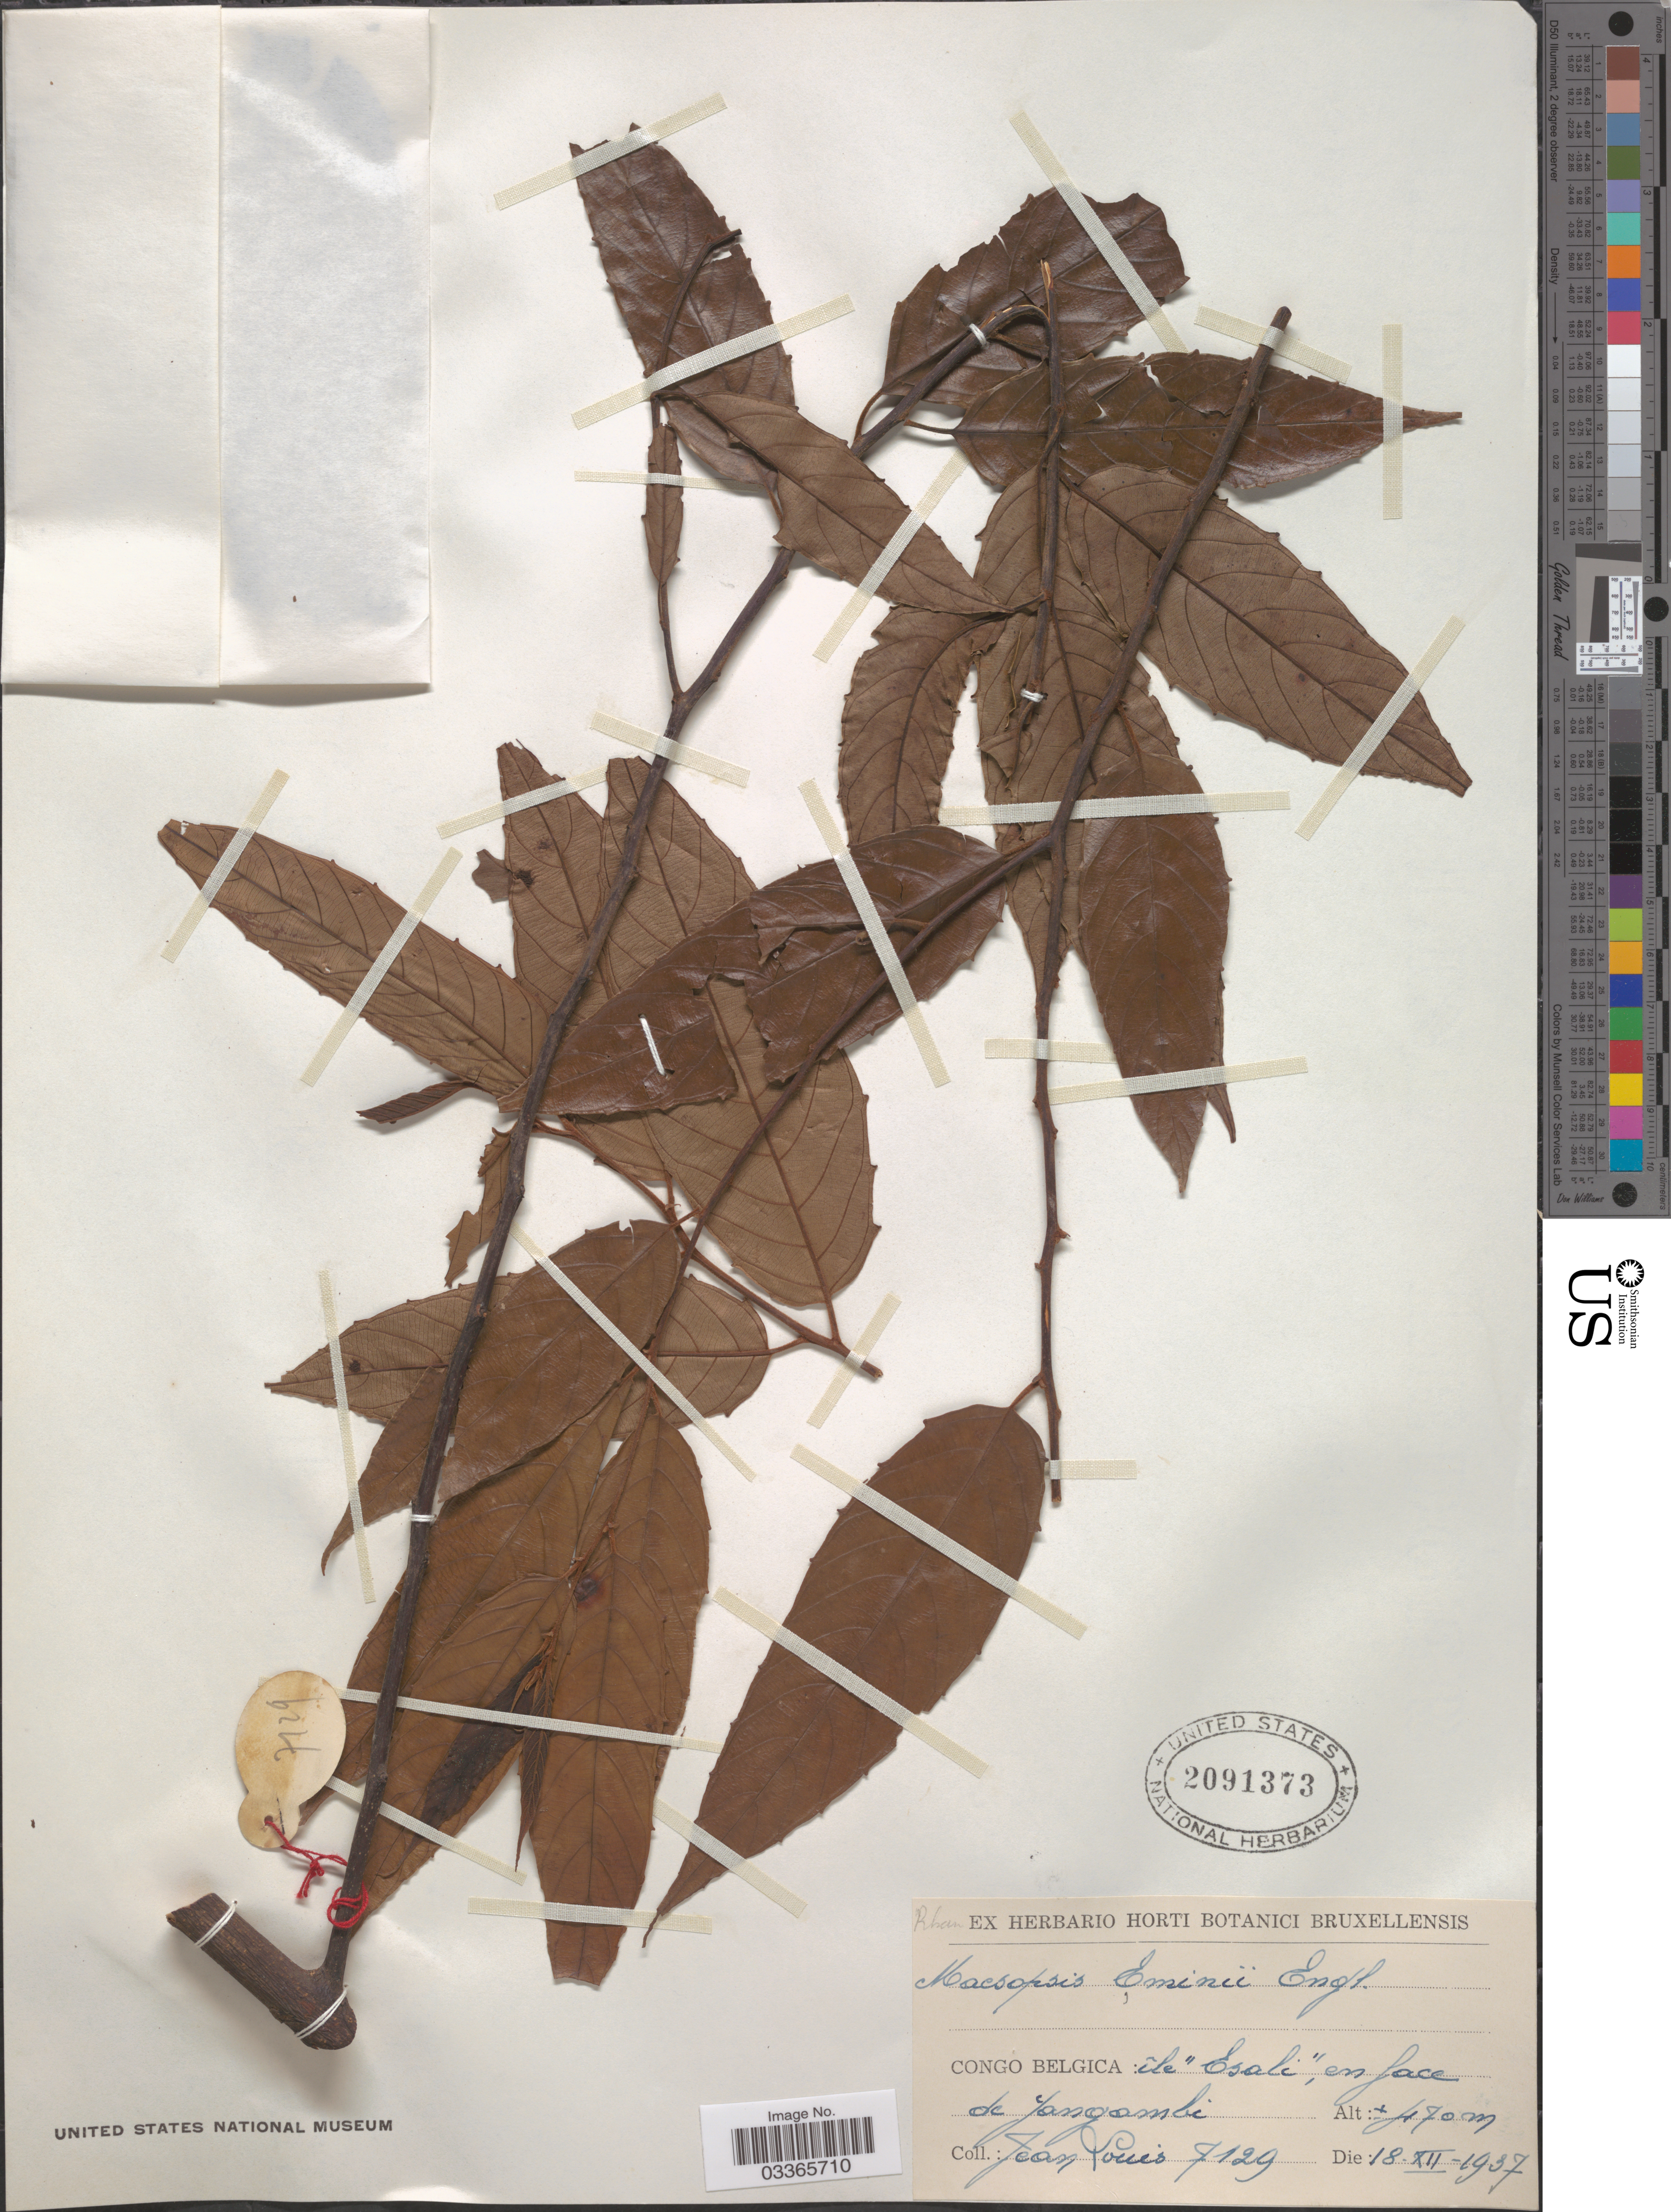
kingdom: Plantae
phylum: Tracheophyta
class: Magnoliopsida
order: Rosales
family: Rhamnaceae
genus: Maesopsis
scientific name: Maesopsis eminii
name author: Engl.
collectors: J. Louis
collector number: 7129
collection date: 1937-12-18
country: Congo, Democratic Republic of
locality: Congo Belgica: île "Esali", en face de Yangambi.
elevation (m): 470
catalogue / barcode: US 2091373